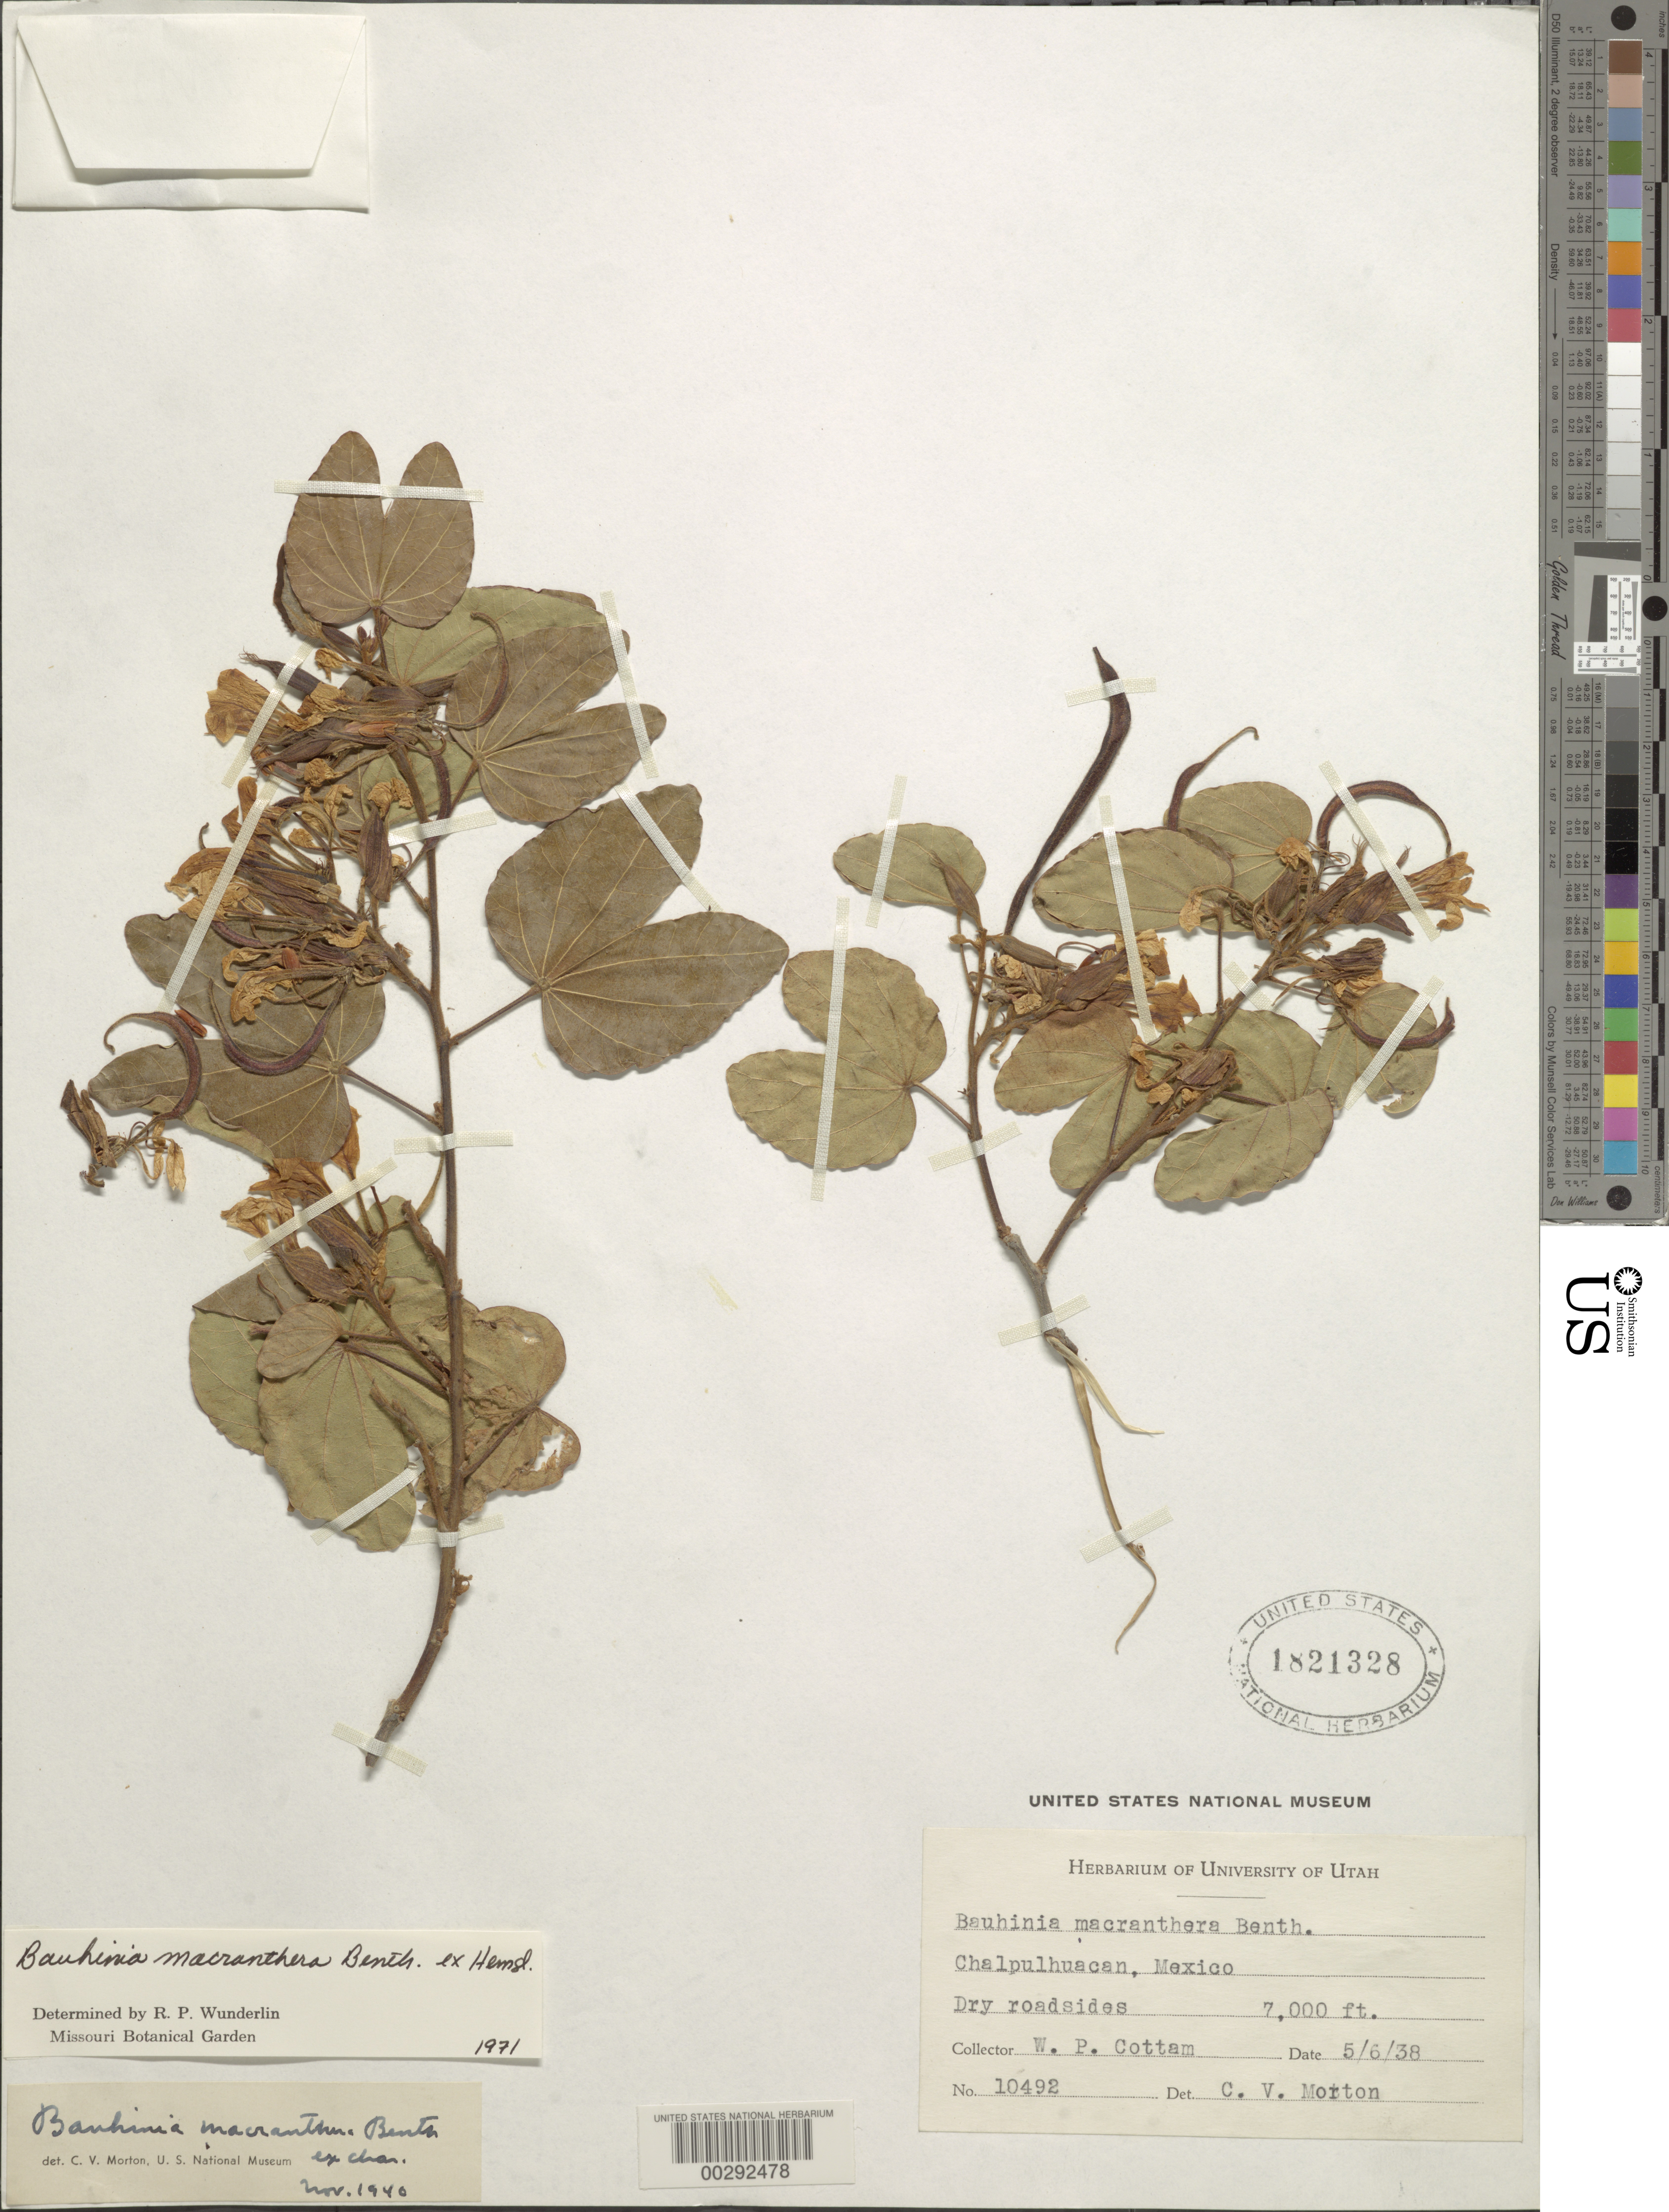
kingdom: Plantae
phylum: Tracheophyta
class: Magnoliopsida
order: Fabales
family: Fabaceae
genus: Bauhinia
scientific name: Bauhinia macranthera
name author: Benth. ex Hemsl.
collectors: W. Cottam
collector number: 10492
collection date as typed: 06 May 1938 to 05 Jun 1938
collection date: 1938-05-06/1938-06-05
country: Mexico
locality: Chalpulhuacan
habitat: Dry roadsides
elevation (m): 2134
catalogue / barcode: US 1821328